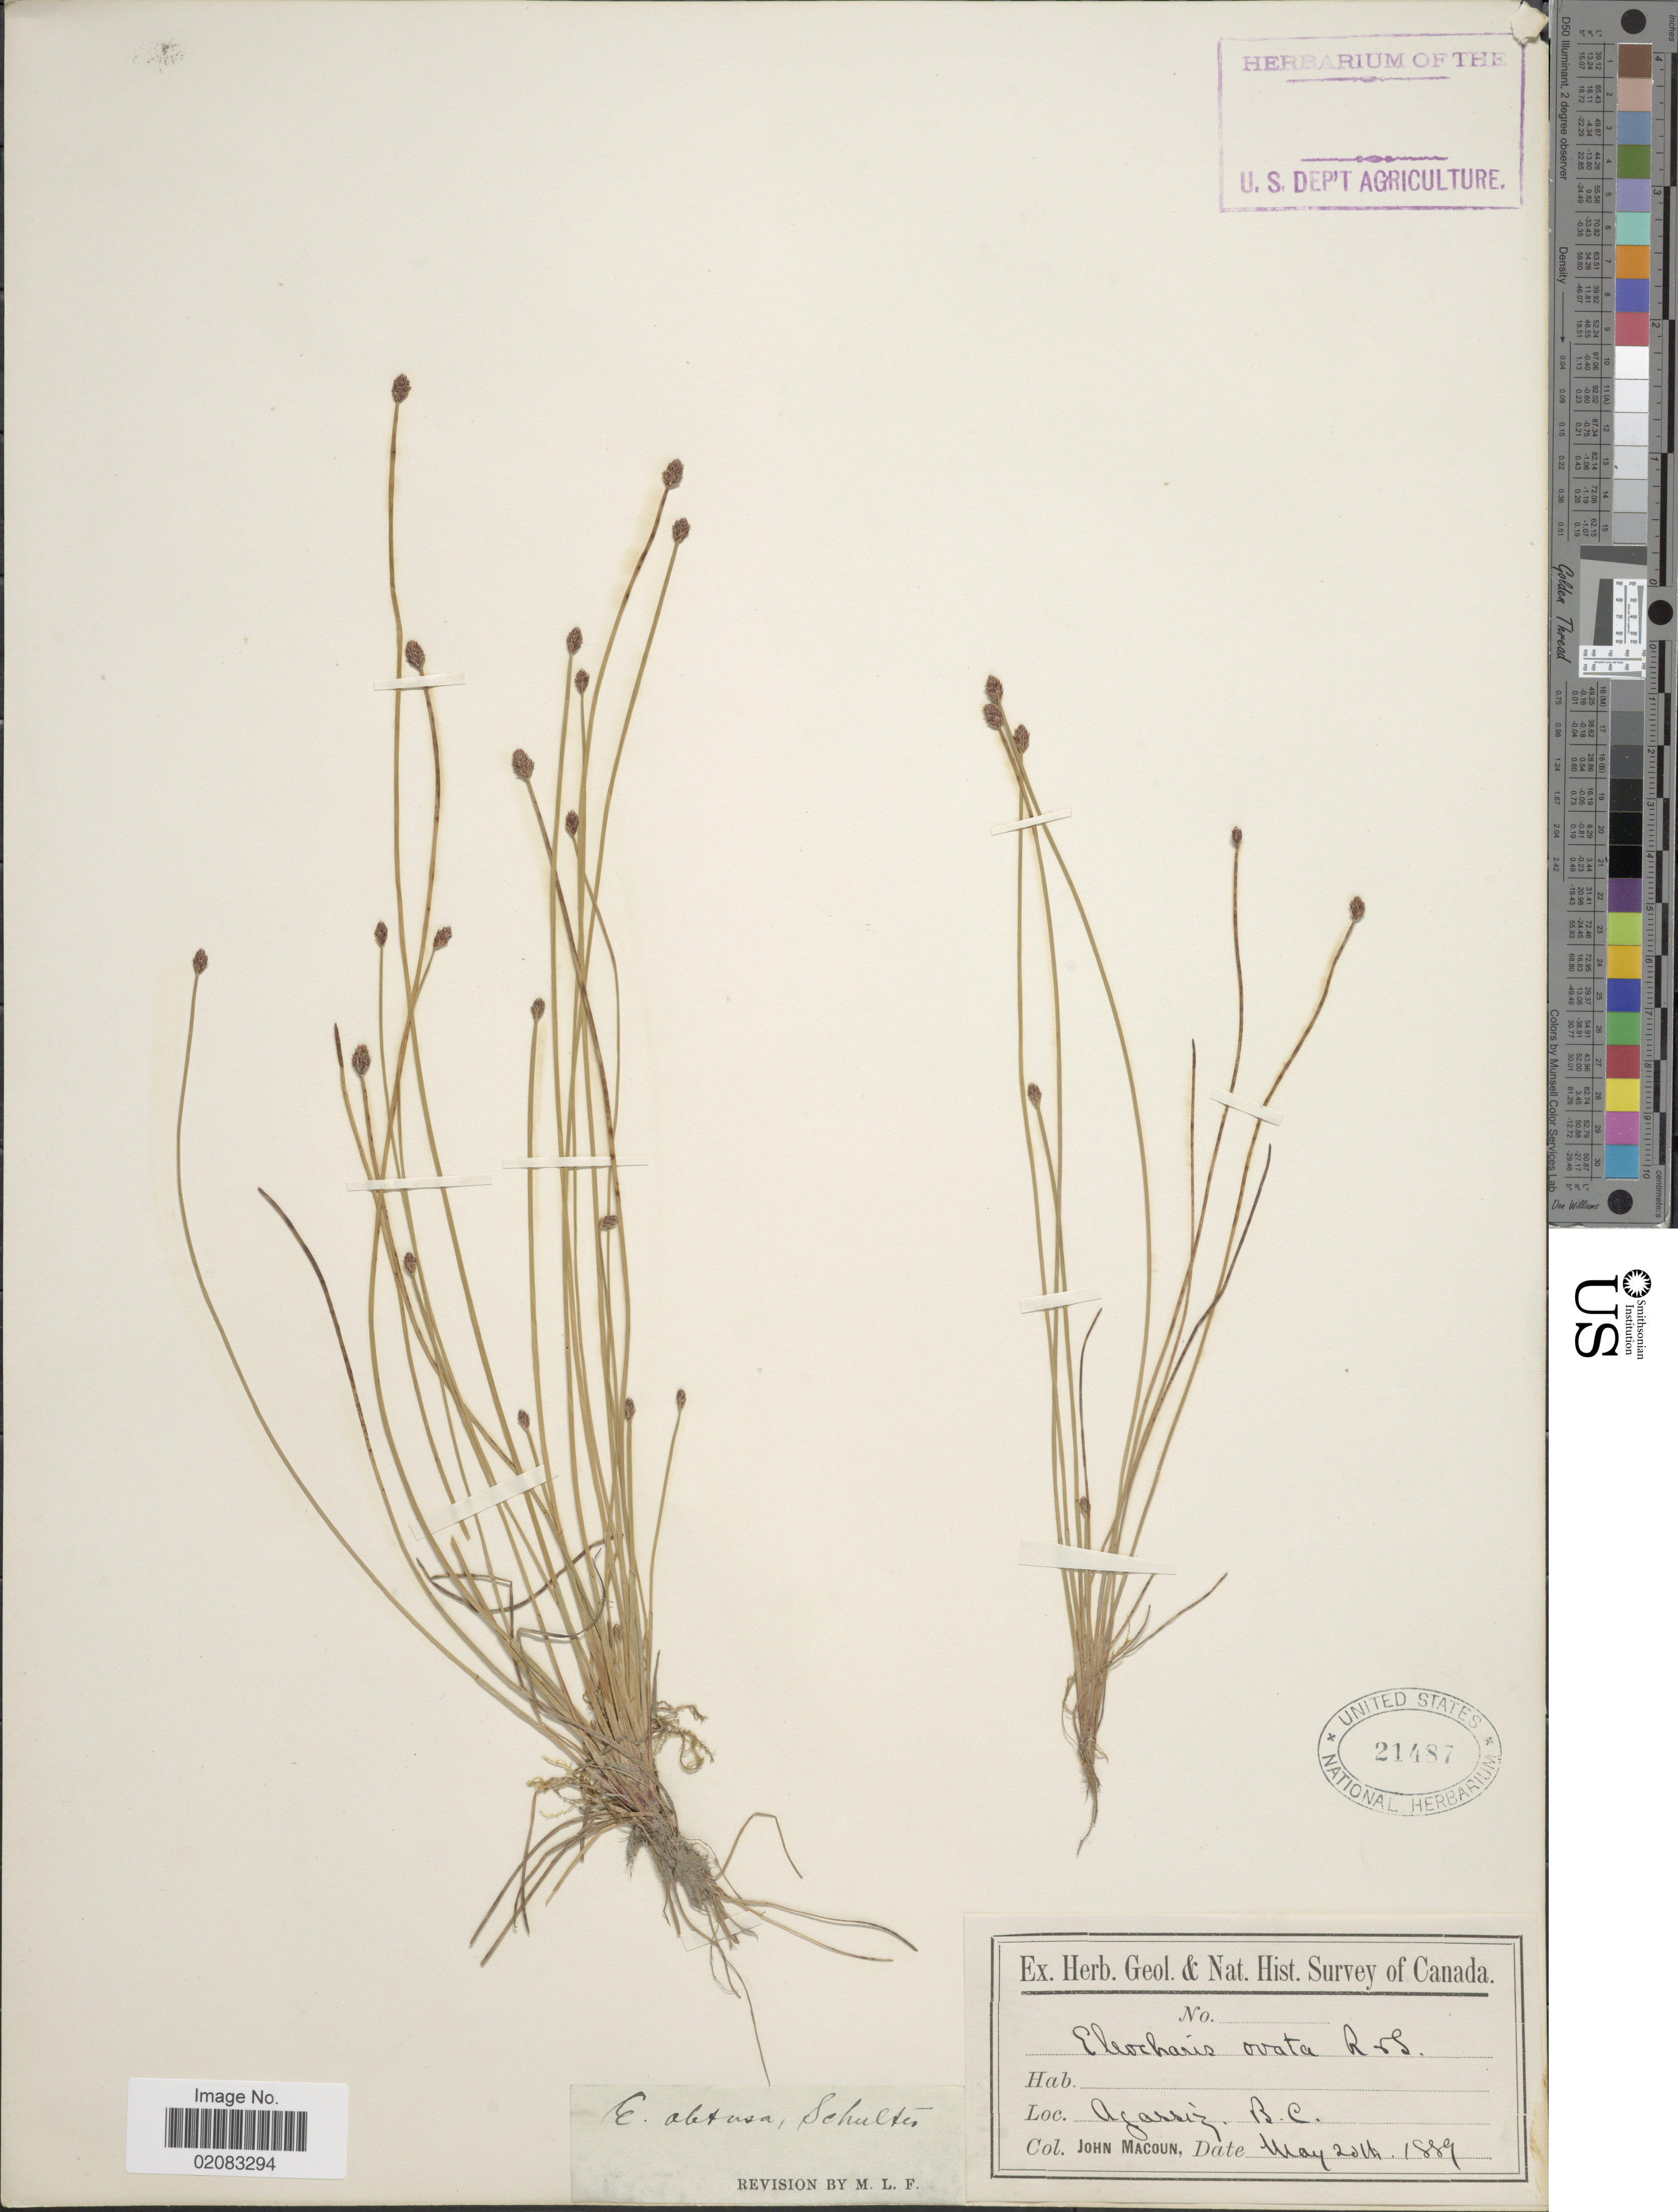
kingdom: Plantae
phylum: Tracheophyta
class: Liliopsida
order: Poales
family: Cyperaceae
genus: Eleocharis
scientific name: Eleocharis obtusa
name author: (Willd.) Schult.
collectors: J. Macoun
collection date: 1889-05-20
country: Canada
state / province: British Columbia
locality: Agassiz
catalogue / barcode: US 21487